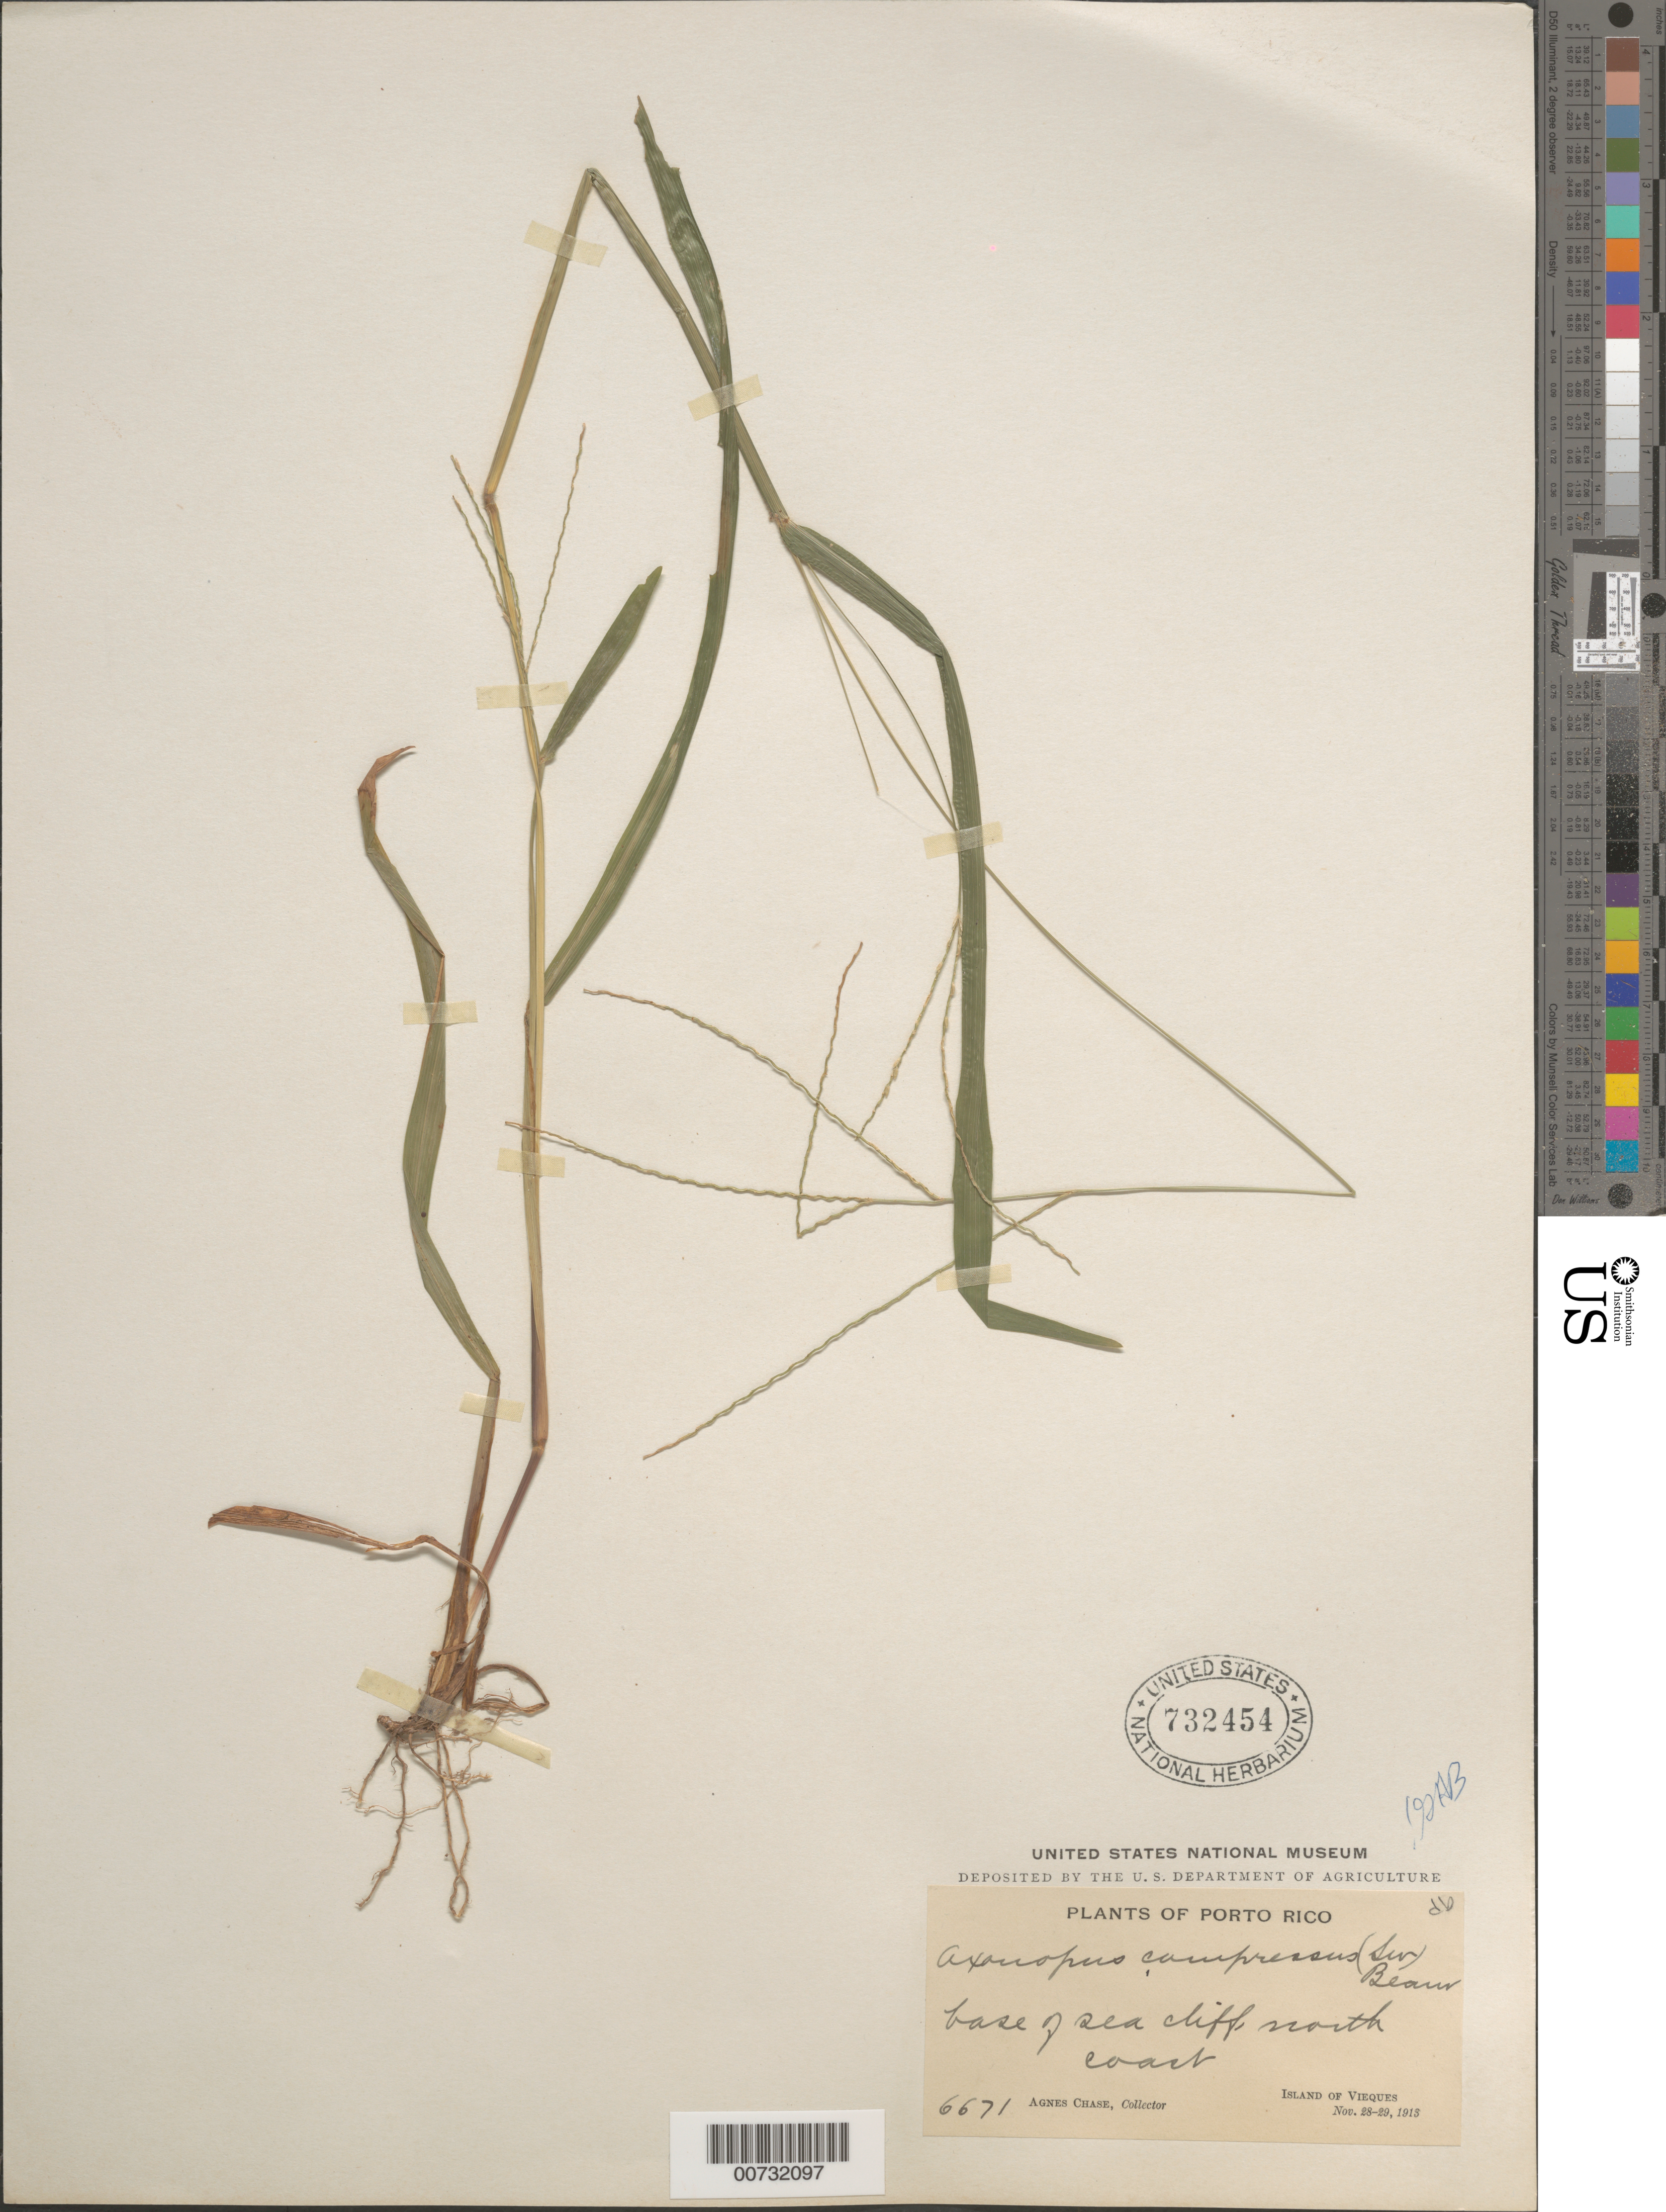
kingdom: Plantae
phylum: Tracheophyta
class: Liliopsida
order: Poales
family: Poaceae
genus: Axonopus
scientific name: Axonopus compressus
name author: (Sw.) P. Beauv.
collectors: A. Chase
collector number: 6671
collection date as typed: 28 Nov 1913 and 29 Nov 1913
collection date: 1913-11-28,1913-11-29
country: Puerto Rico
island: Vieques I.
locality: North Coast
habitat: Base of sea cliff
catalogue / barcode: US 732454